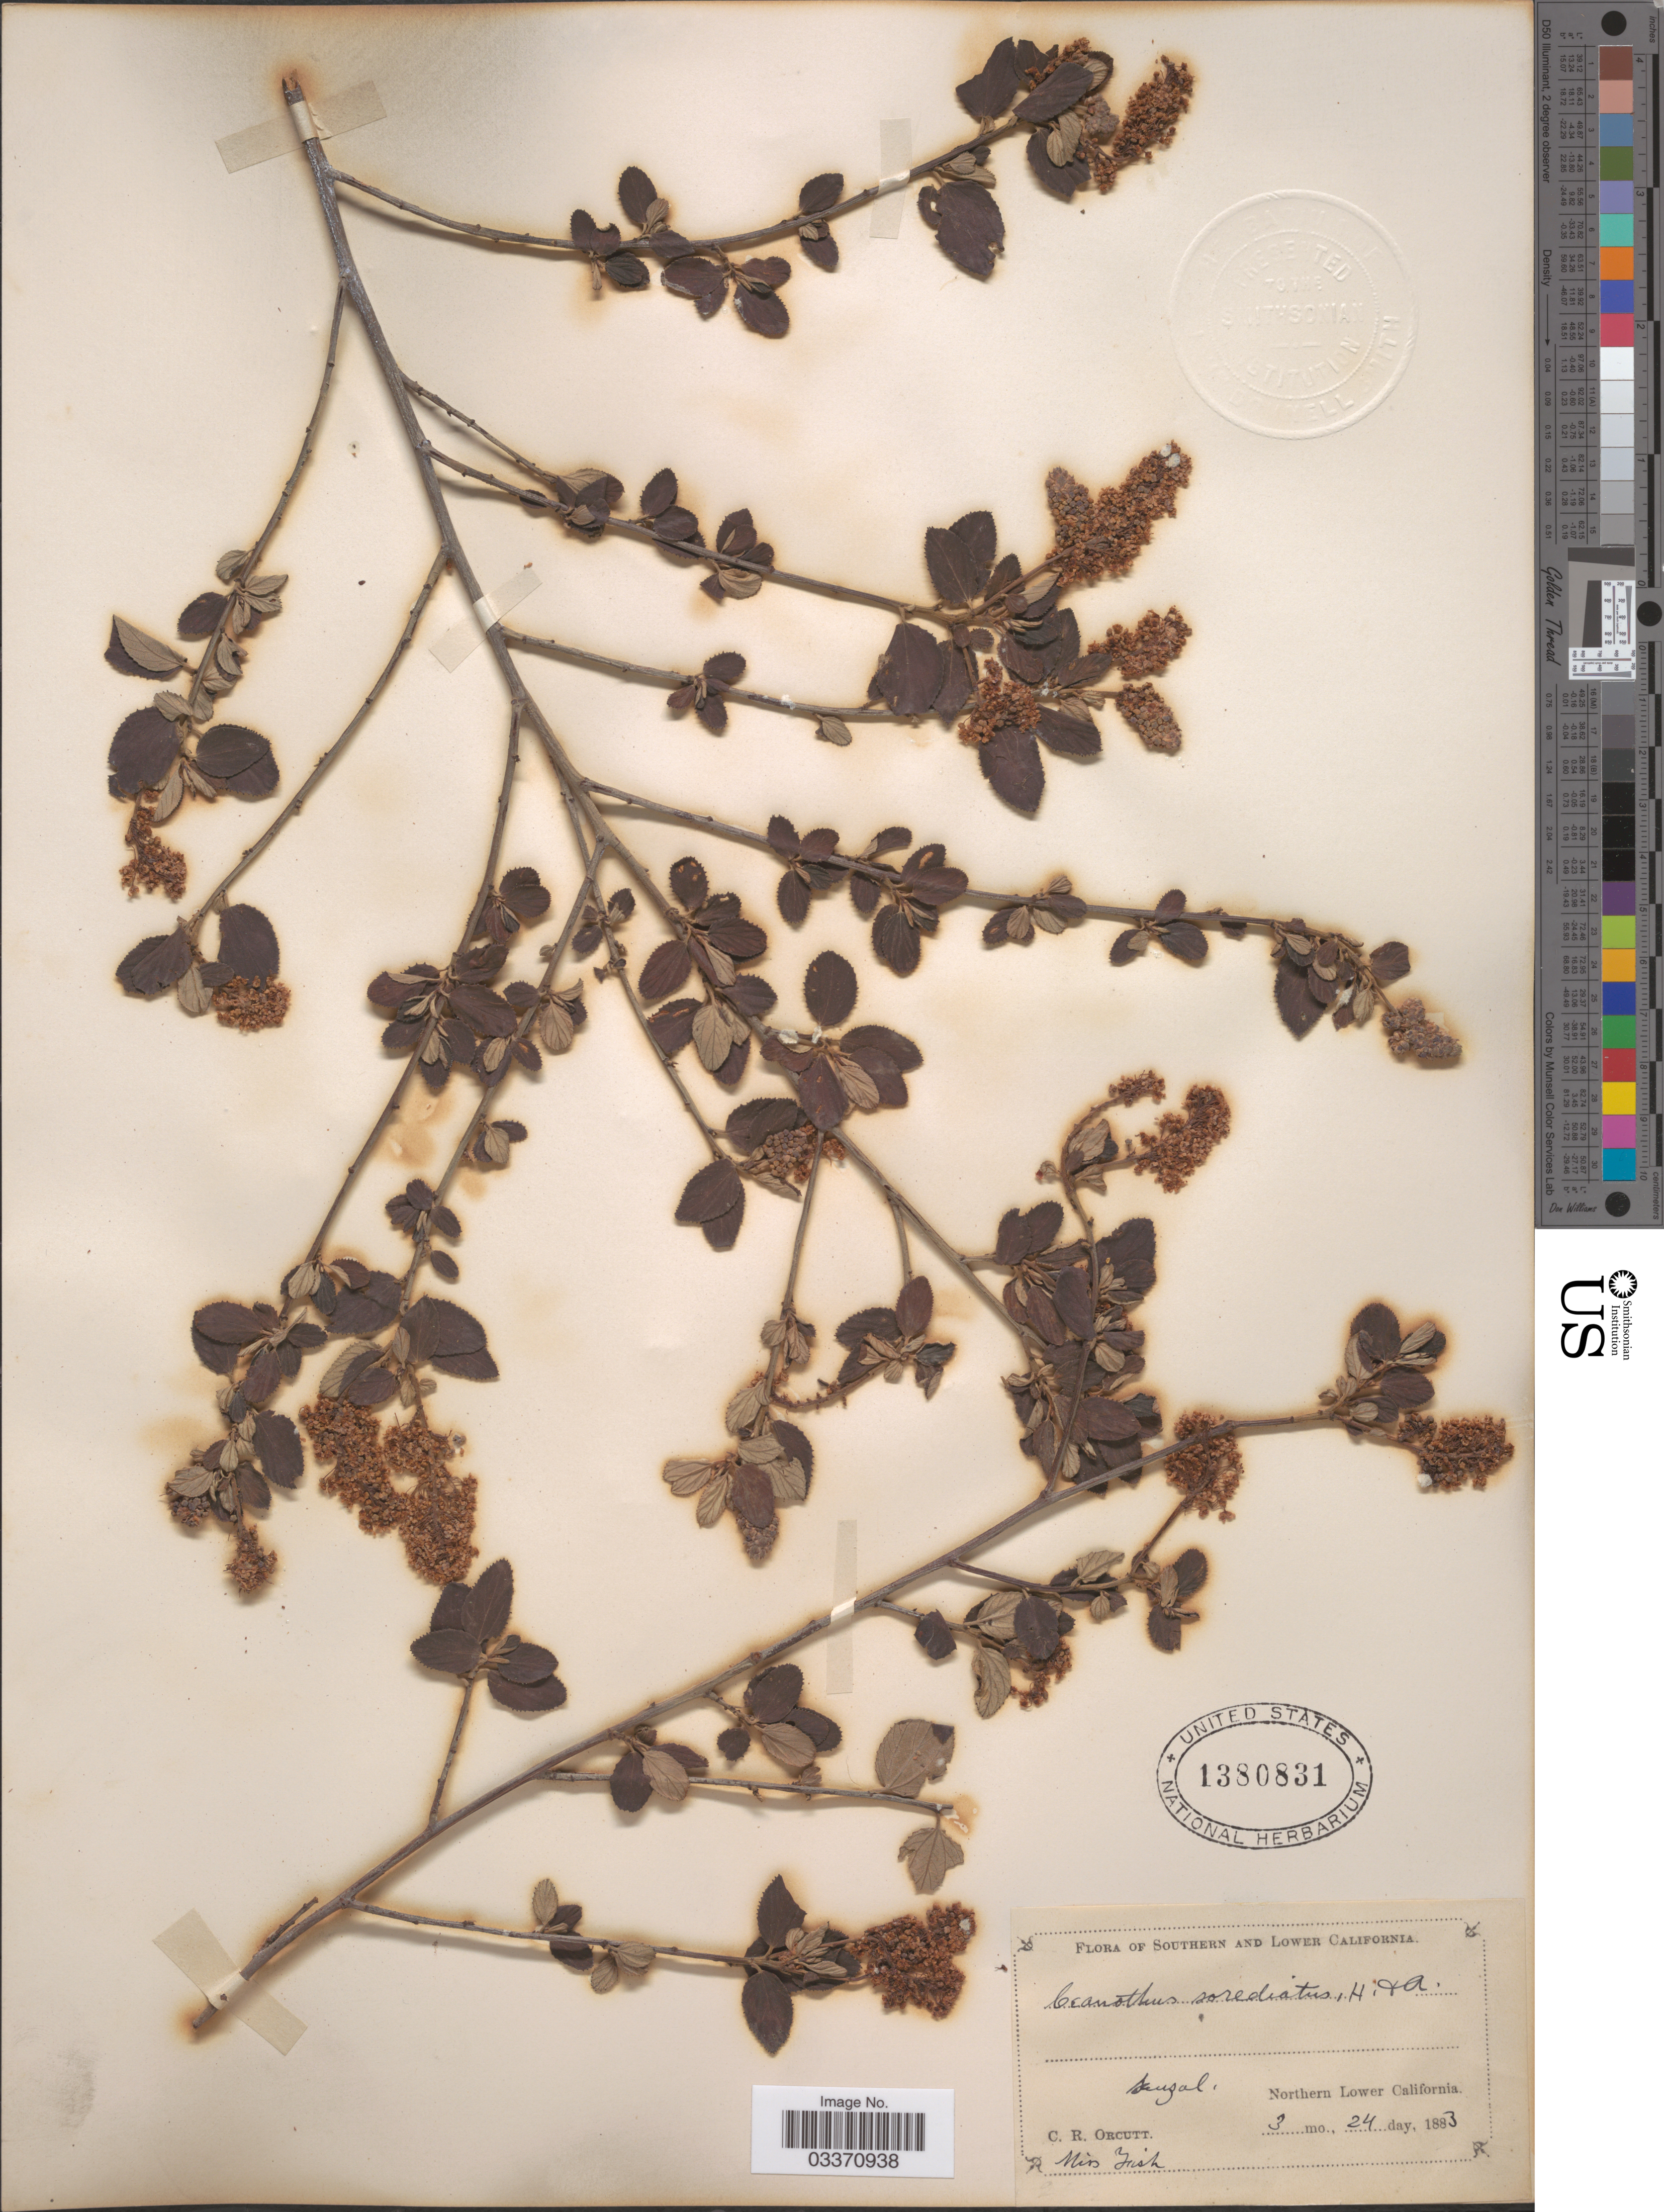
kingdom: Plantae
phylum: Tracheophyta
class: Magnoliopsida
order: Rosales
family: Rhamnaceae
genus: Ceanothus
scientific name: Ceanothus tomentosus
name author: Parry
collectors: C. R. Orcutt & Trish.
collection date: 1883-03-24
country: Mexico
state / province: Baja California Norte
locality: Lower California. Sauzal, Northern Lower California.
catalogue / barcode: US 1380831